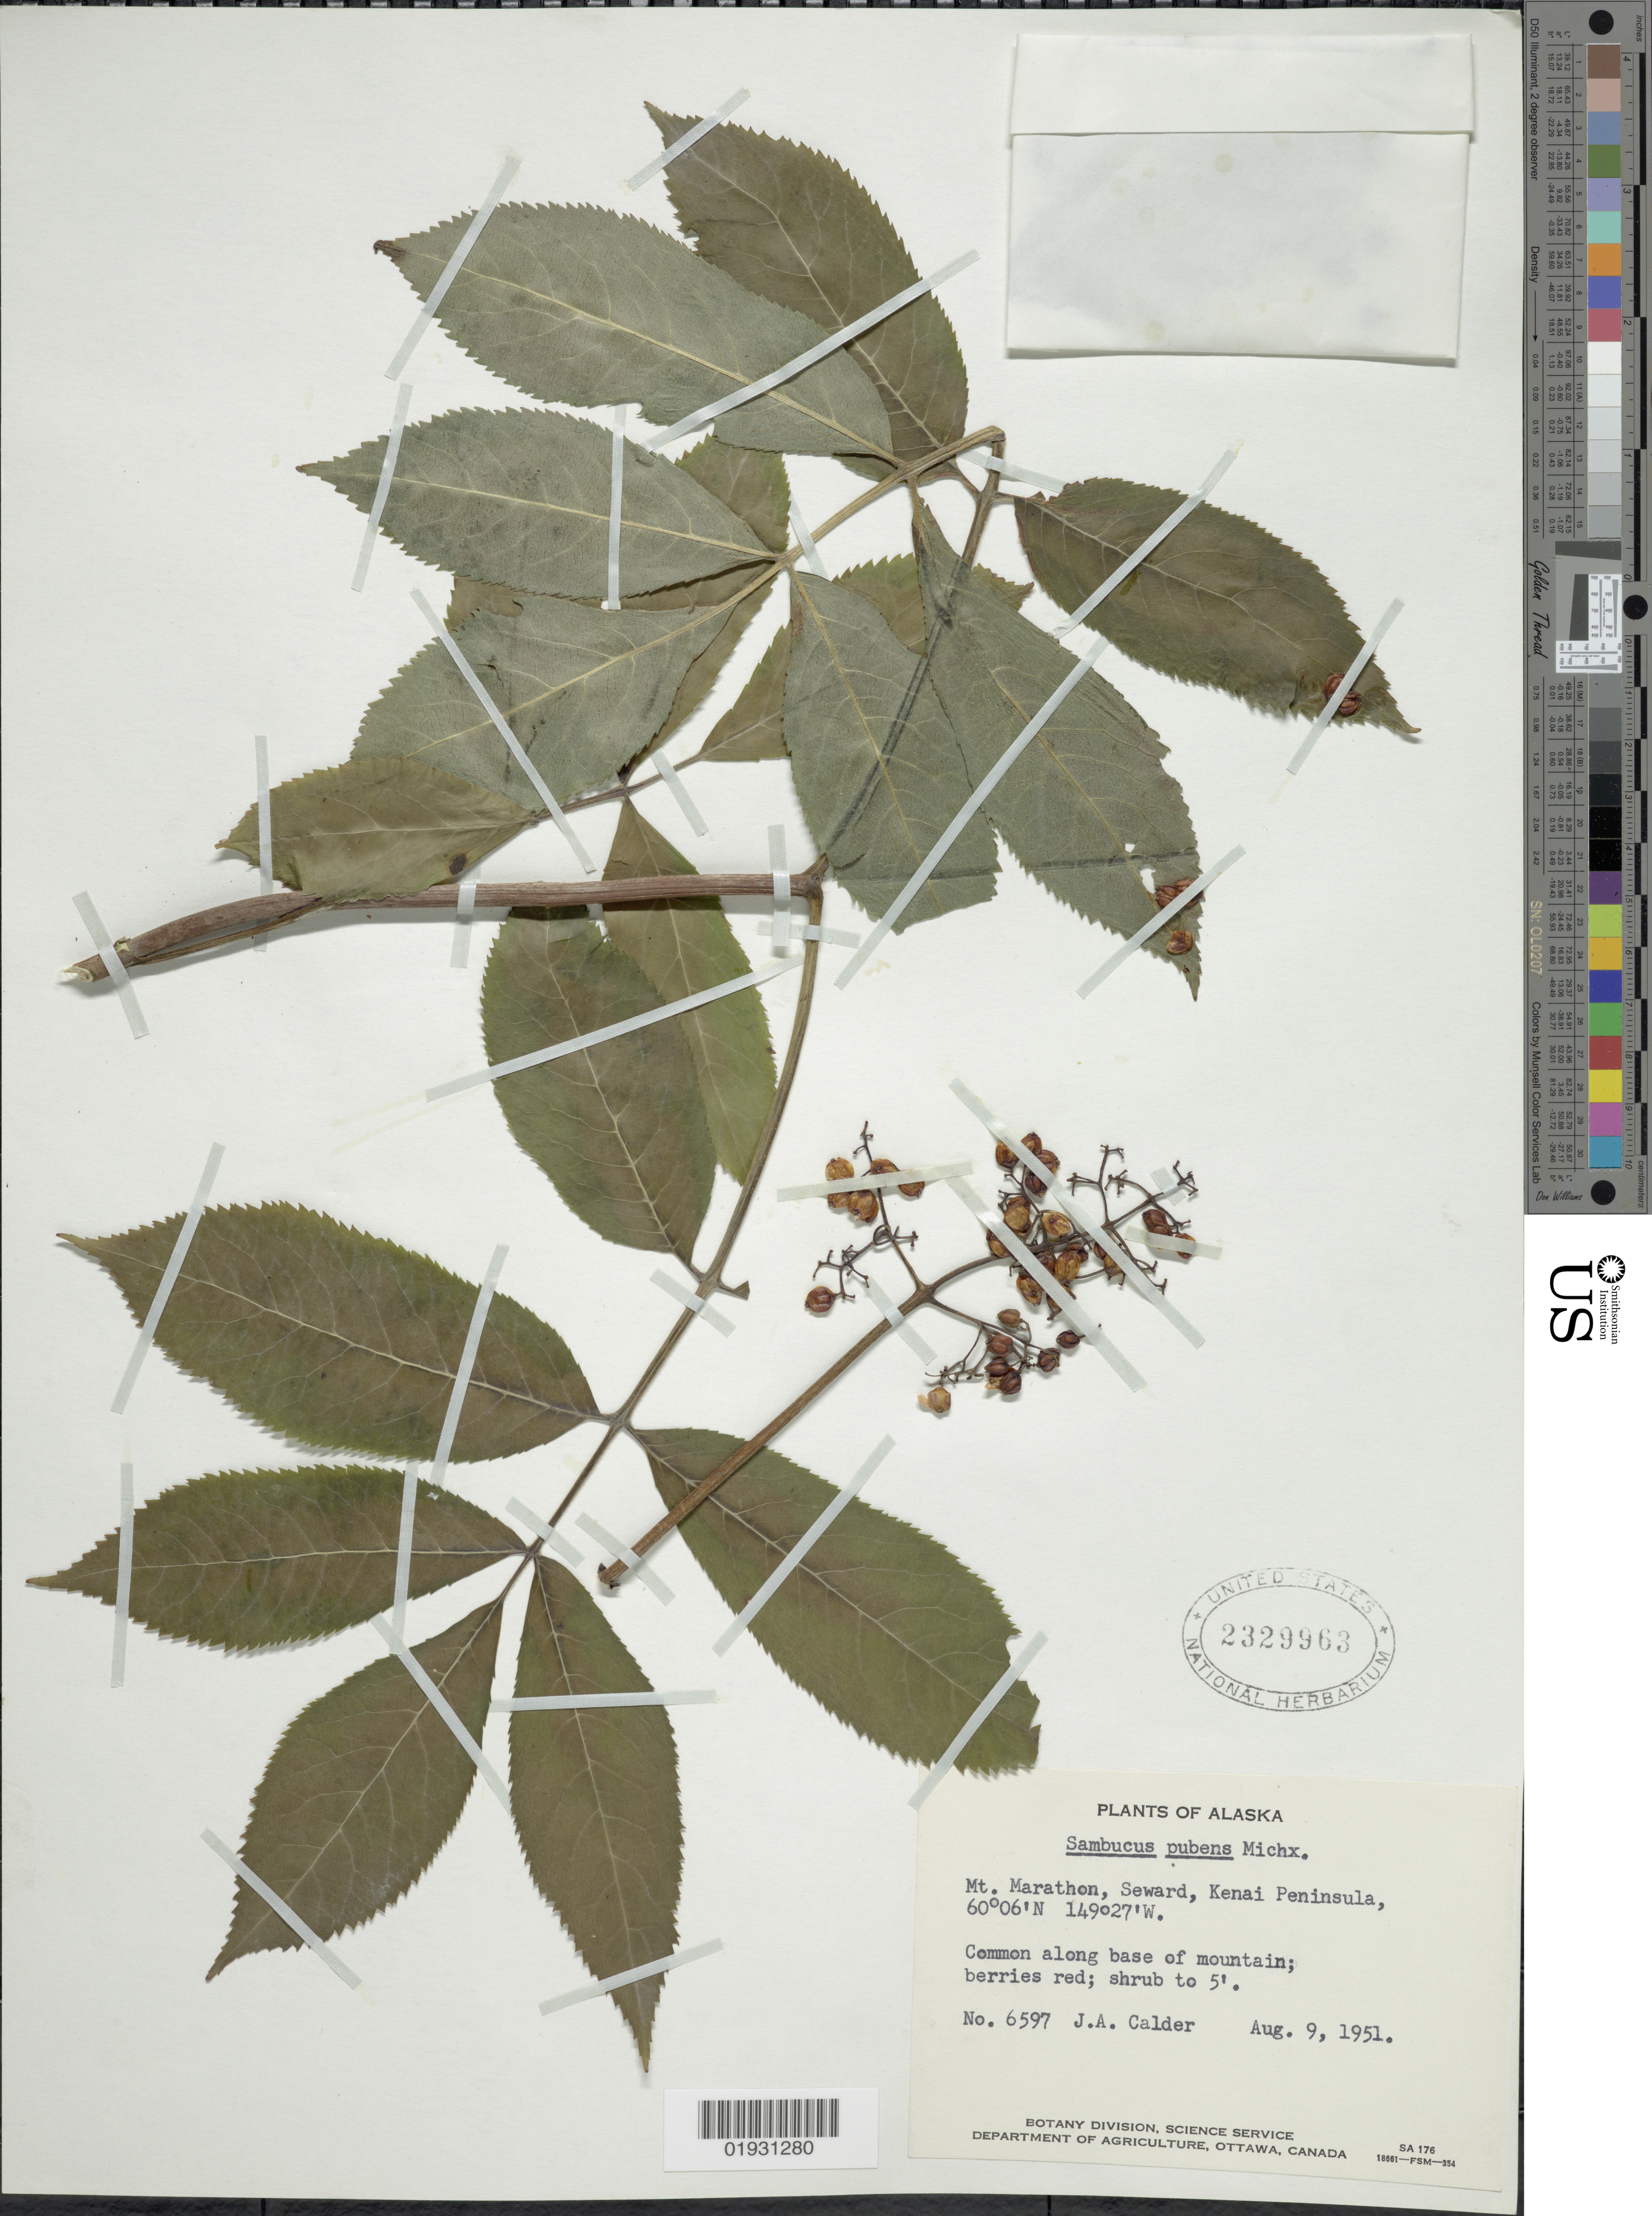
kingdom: Plantae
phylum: Tracheophyta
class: Magnoliopsida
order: Dipsacales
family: Viburnaceae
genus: Sambucus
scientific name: Sambucus racemosa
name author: L.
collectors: J. A. Calder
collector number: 6597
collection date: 1951-08-09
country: United States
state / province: Alaska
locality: Mt. Marathon, Seward, Kenai Peninsula.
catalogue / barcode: US 2329963